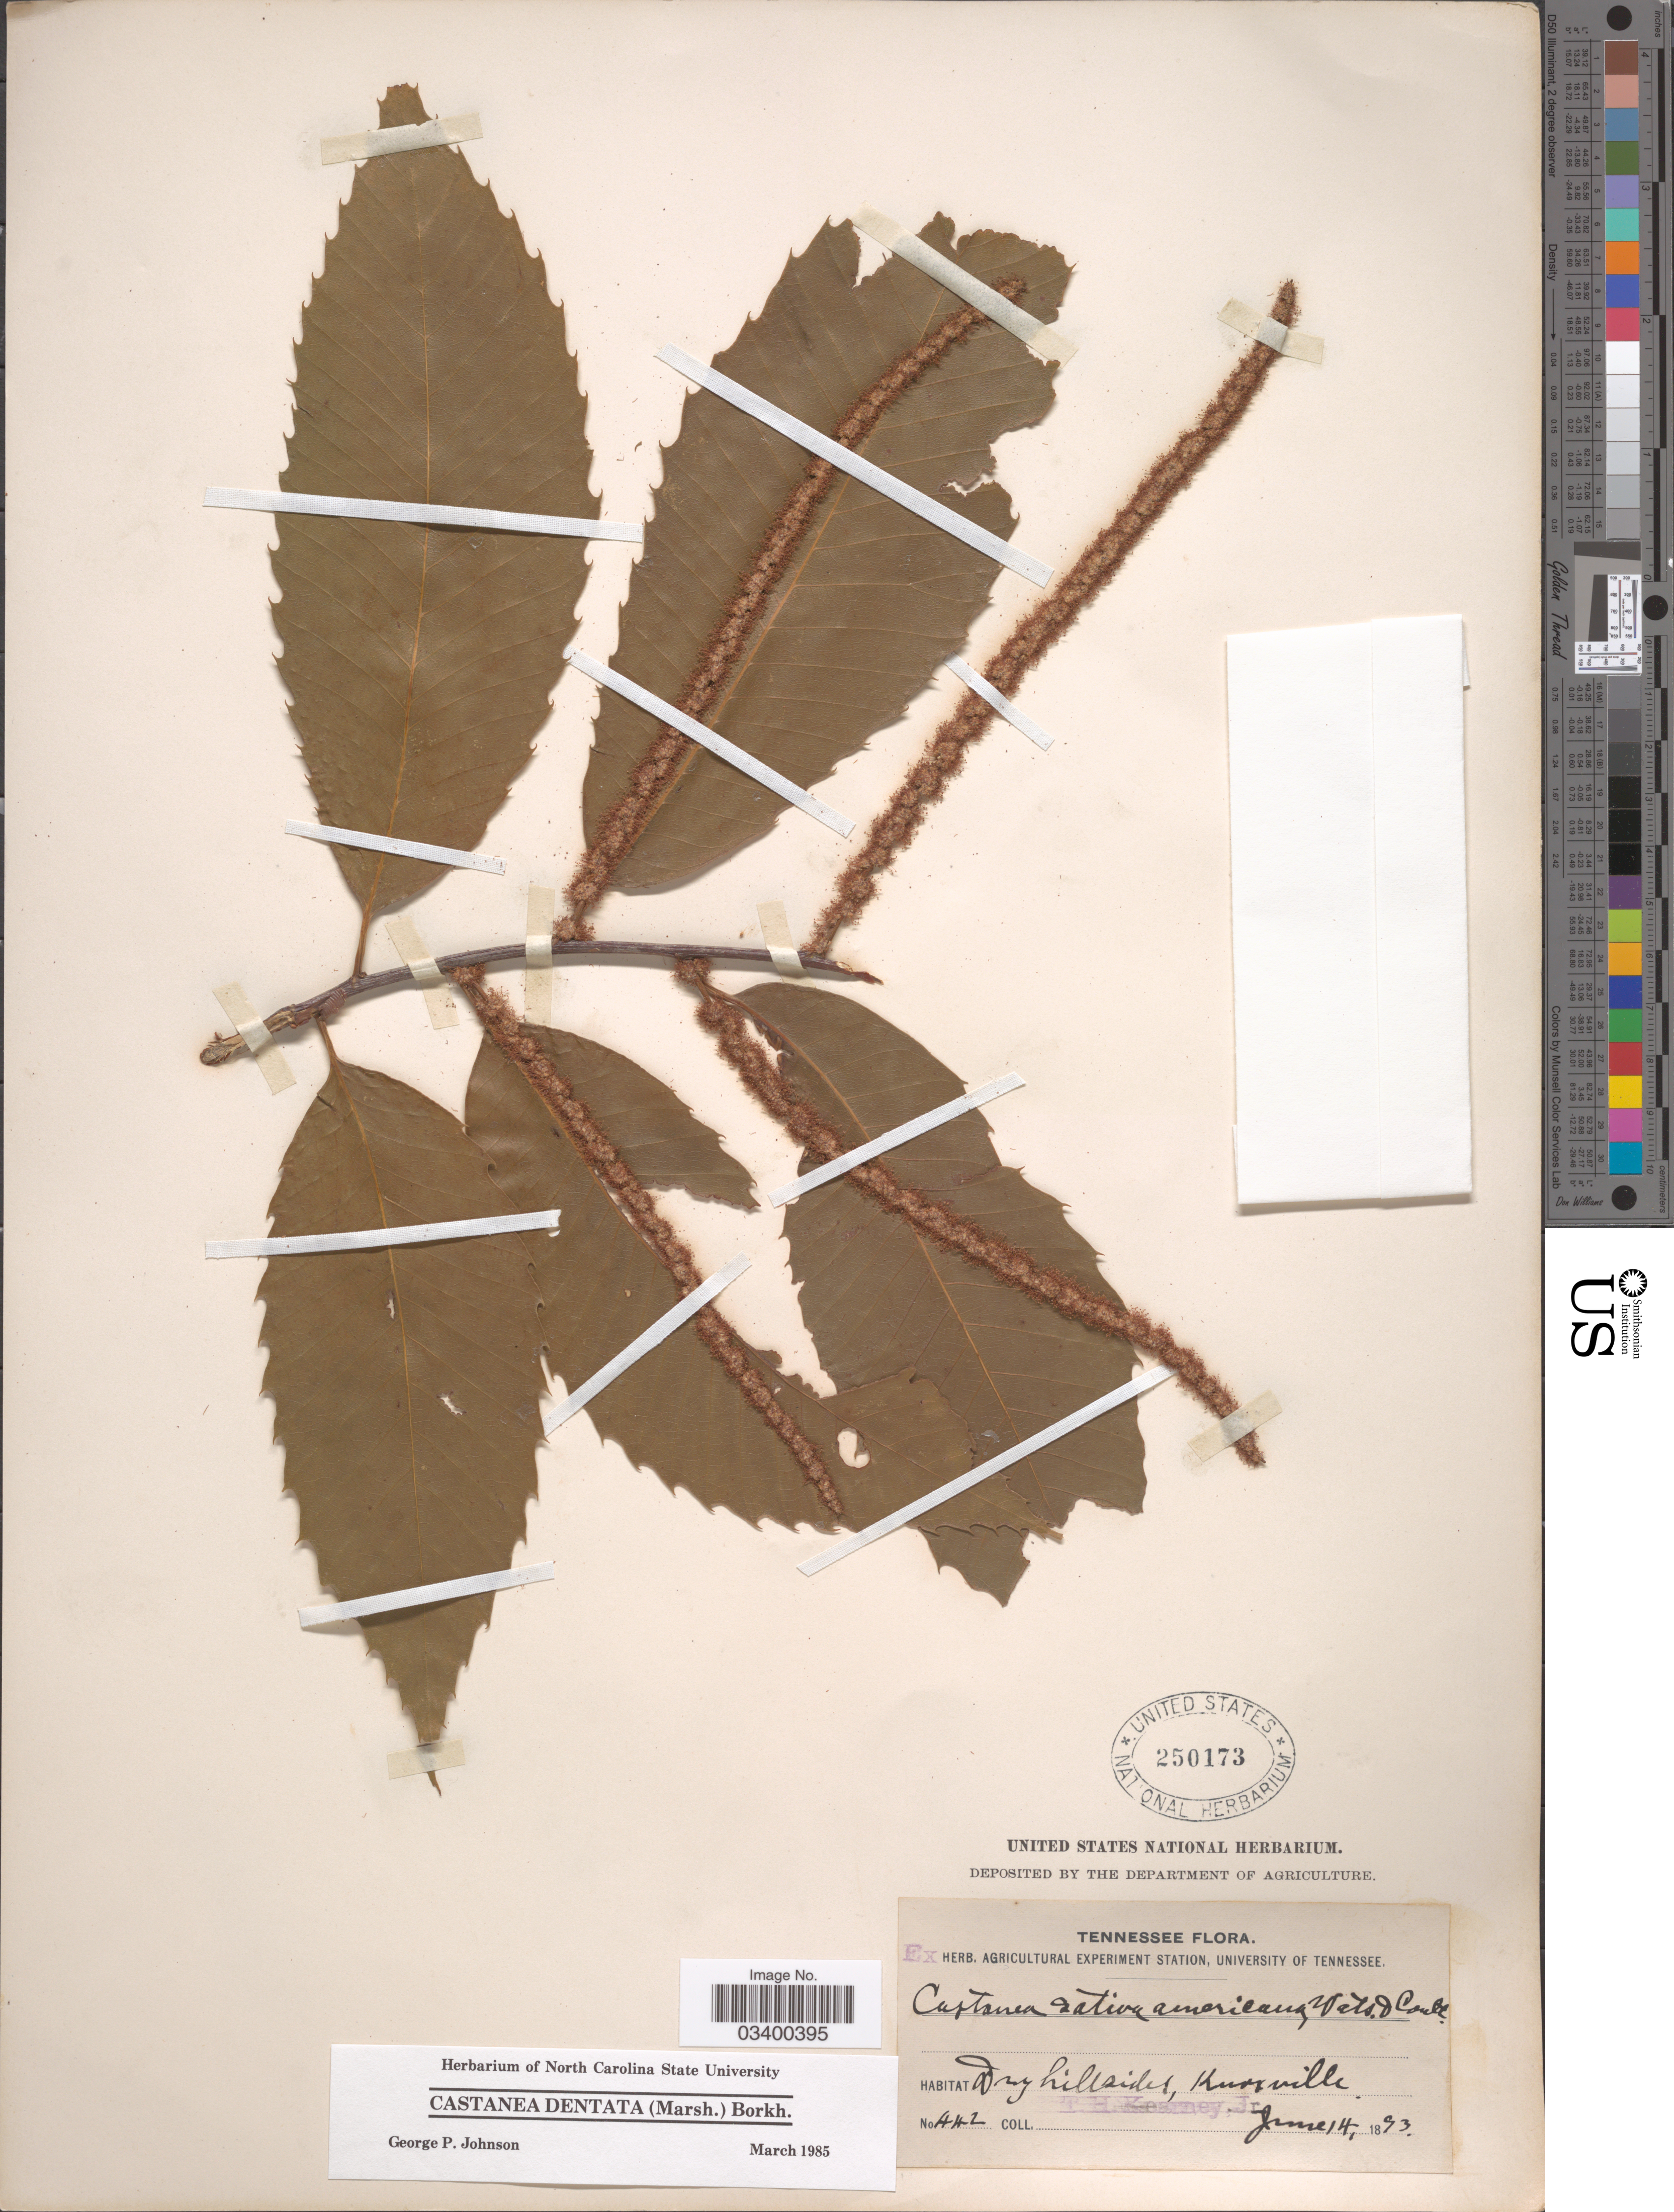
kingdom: Plantae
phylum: Tracheophyta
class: Magnoliopsida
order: Fagales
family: Fagaceae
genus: Castanea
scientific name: Castanea dentata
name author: (Marshall) Borkh.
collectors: T. H. Kearney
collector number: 442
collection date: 1893-06-14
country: United States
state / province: Tennessee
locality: Knoxville.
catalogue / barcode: US 250173